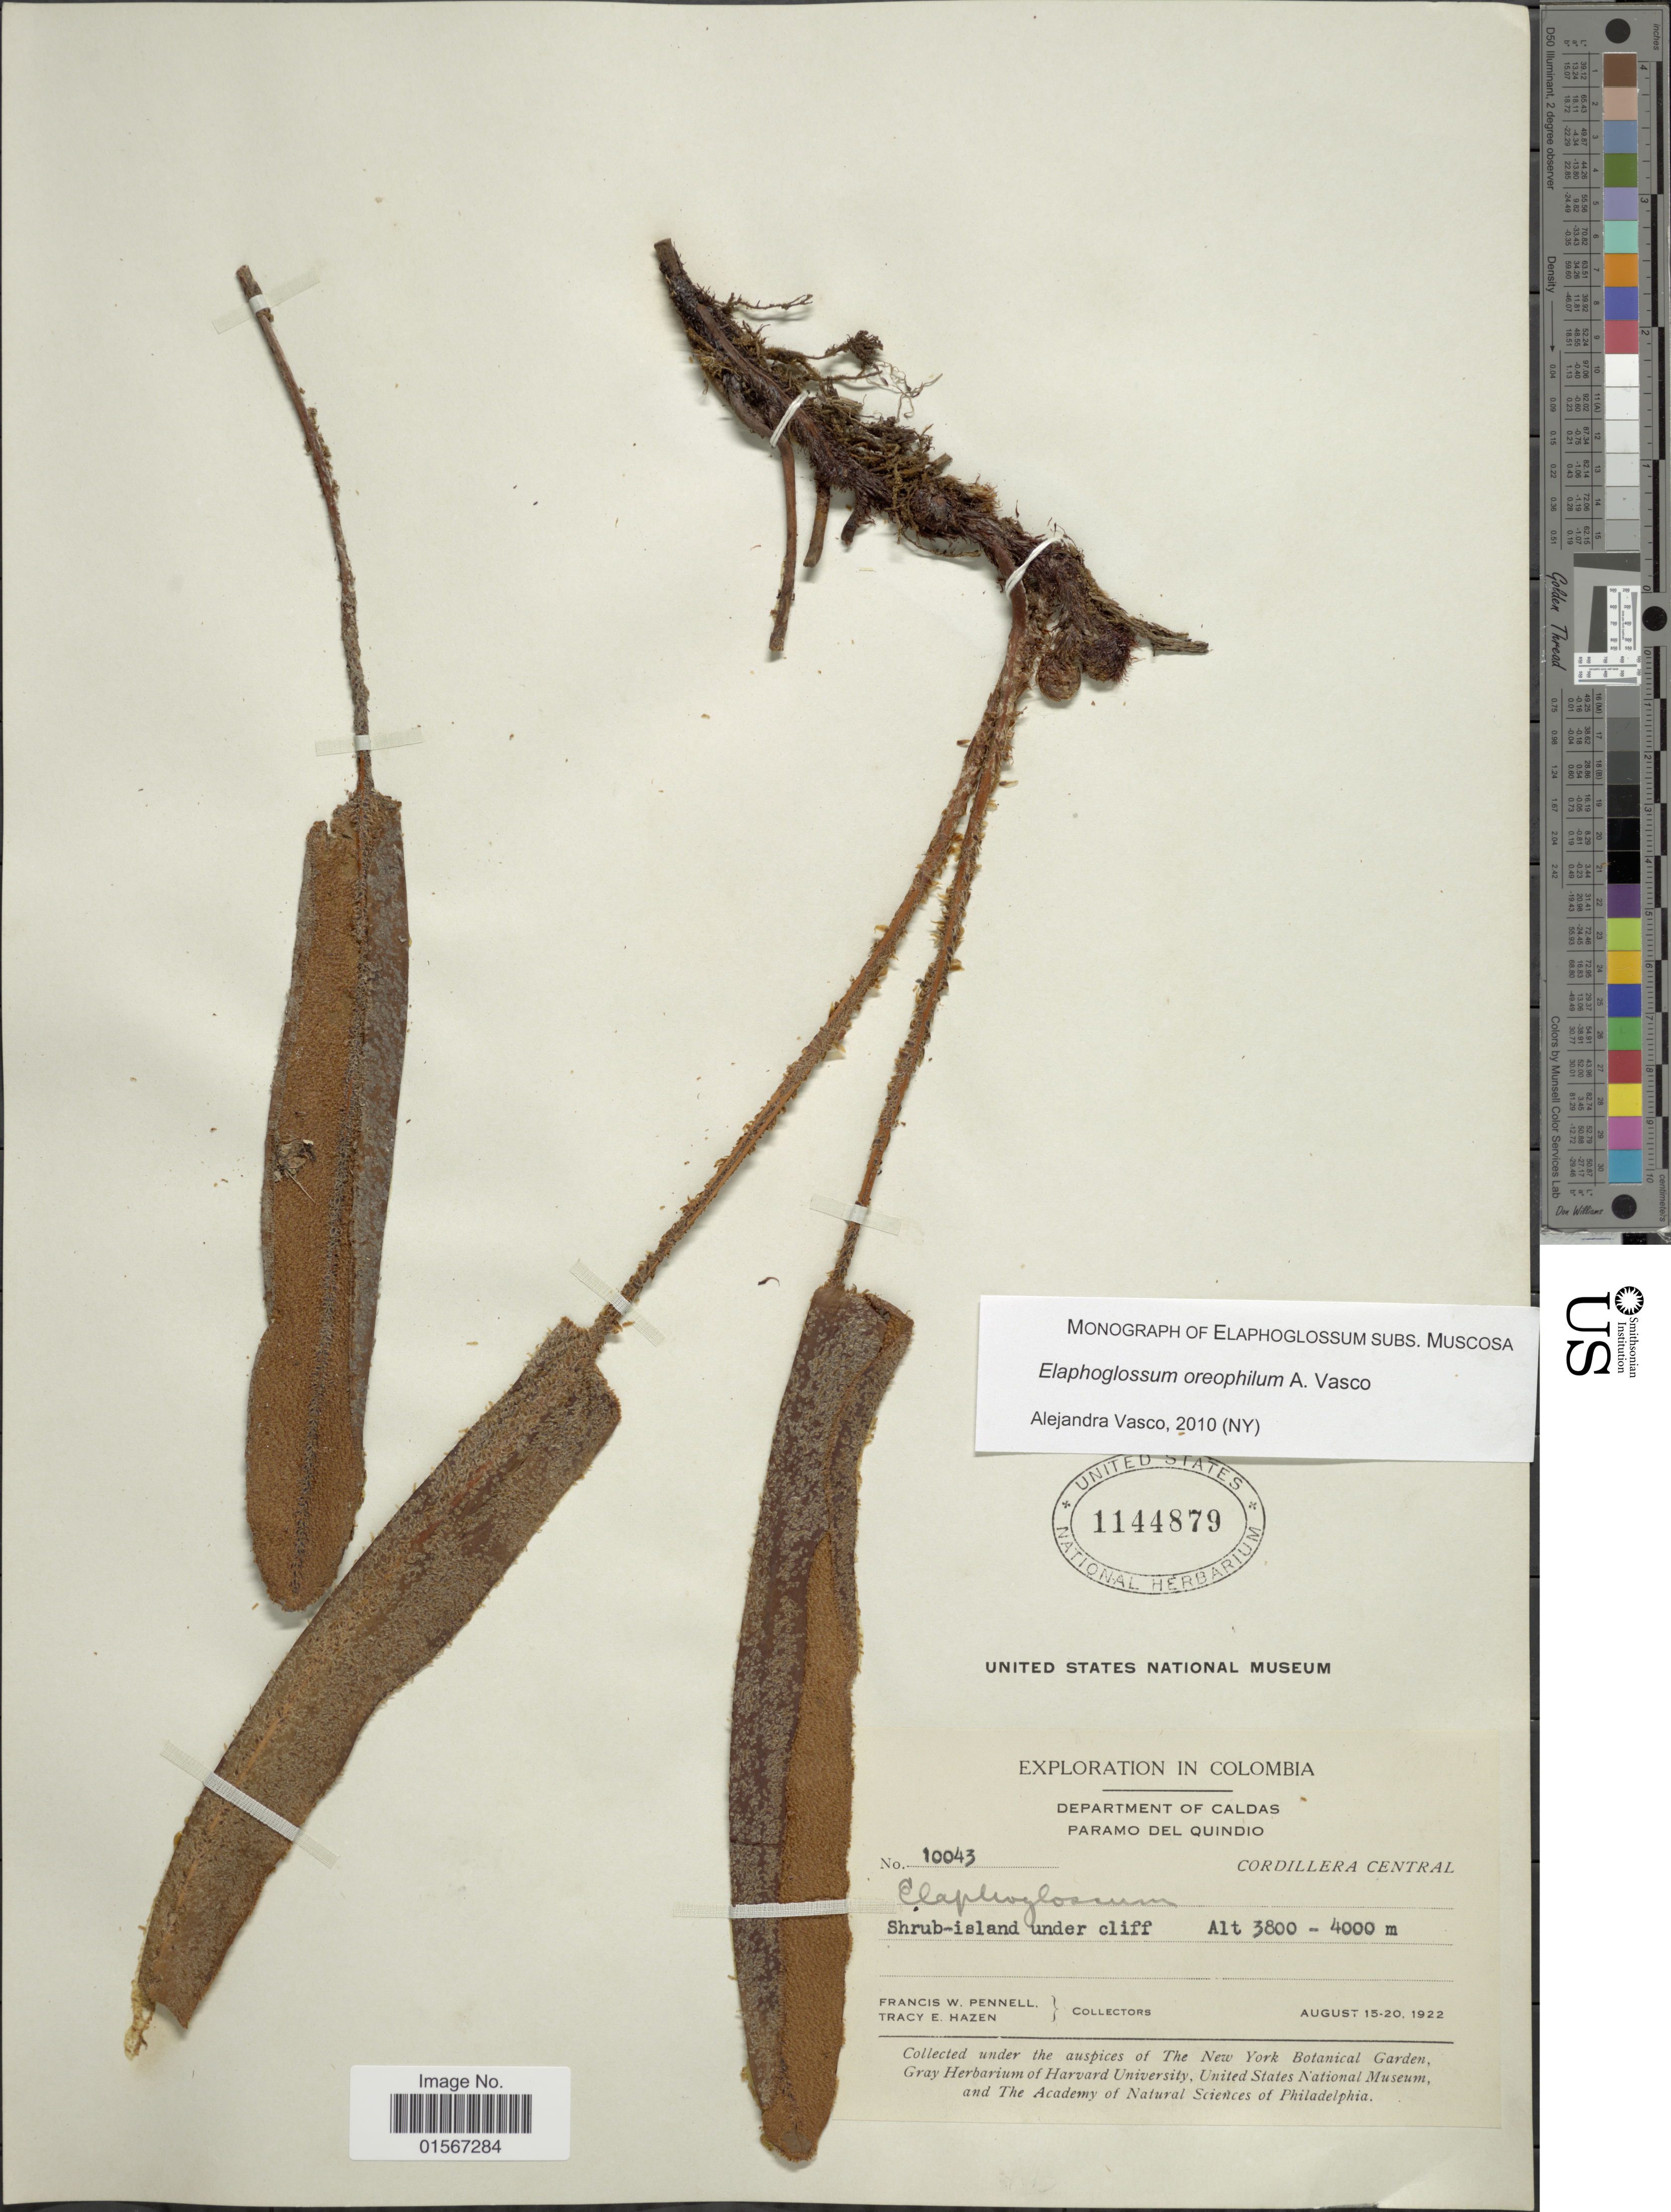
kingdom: Plantae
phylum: Tracheophyta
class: Polypodiopsida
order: Polypodiales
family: Dryopteridaceae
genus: Elaphoglossum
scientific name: Elaphoglossum oreophilum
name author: A. Vasco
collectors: F. W. Pennell & T. E. Hazen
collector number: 10043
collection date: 1922-08-15/1922-08-20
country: Colombia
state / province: Caldas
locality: Colombia, Department of Caldas, Paramo del Quindo, Cordillera Central, Shrub-Island under cliff.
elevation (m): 3800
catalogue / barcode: US 1144879